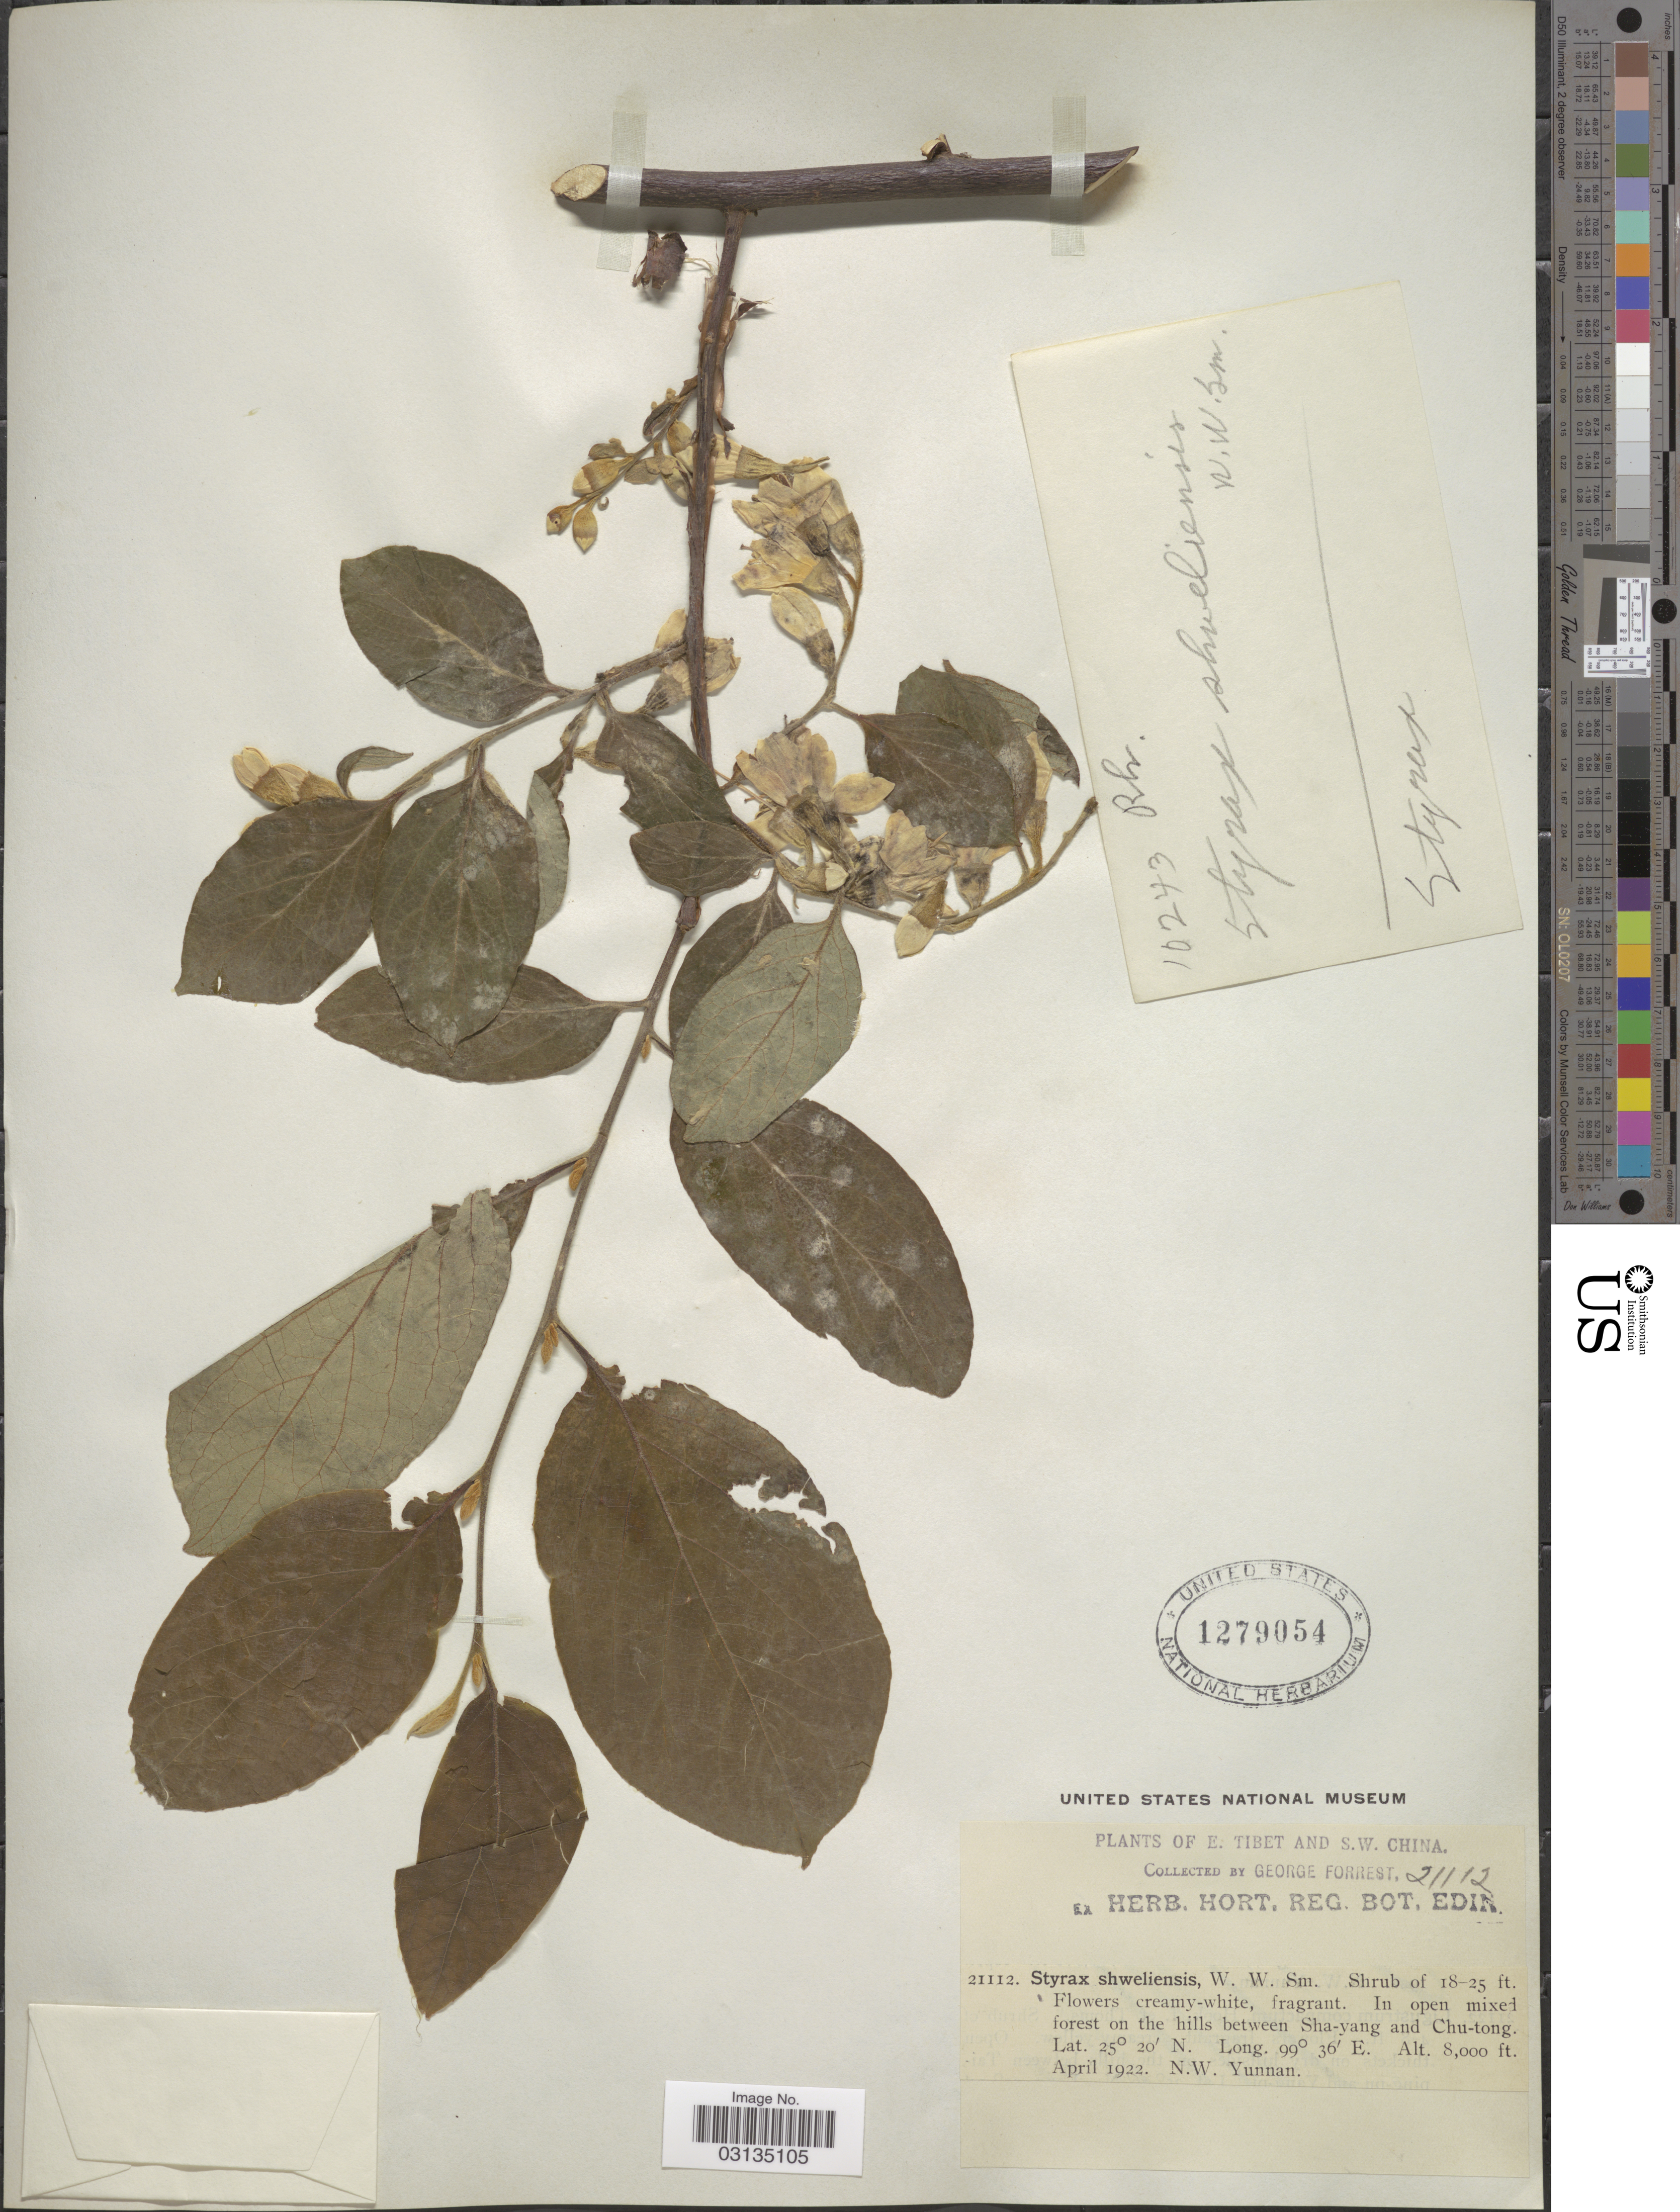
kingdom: Plantae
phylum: Tracheophyta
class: Magnoliopsida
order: Ericales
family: Styracaceae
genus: Styrax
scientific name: Styrax shweliensis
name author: W.W. Sm.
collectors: G. Forrest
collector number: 21112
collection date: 1922-04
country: China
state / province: Yunnan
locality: S.W. China, In open mixed forest on the hills between Sha-yang and Chu-tong.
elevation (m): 2438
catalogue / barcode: US 1279054